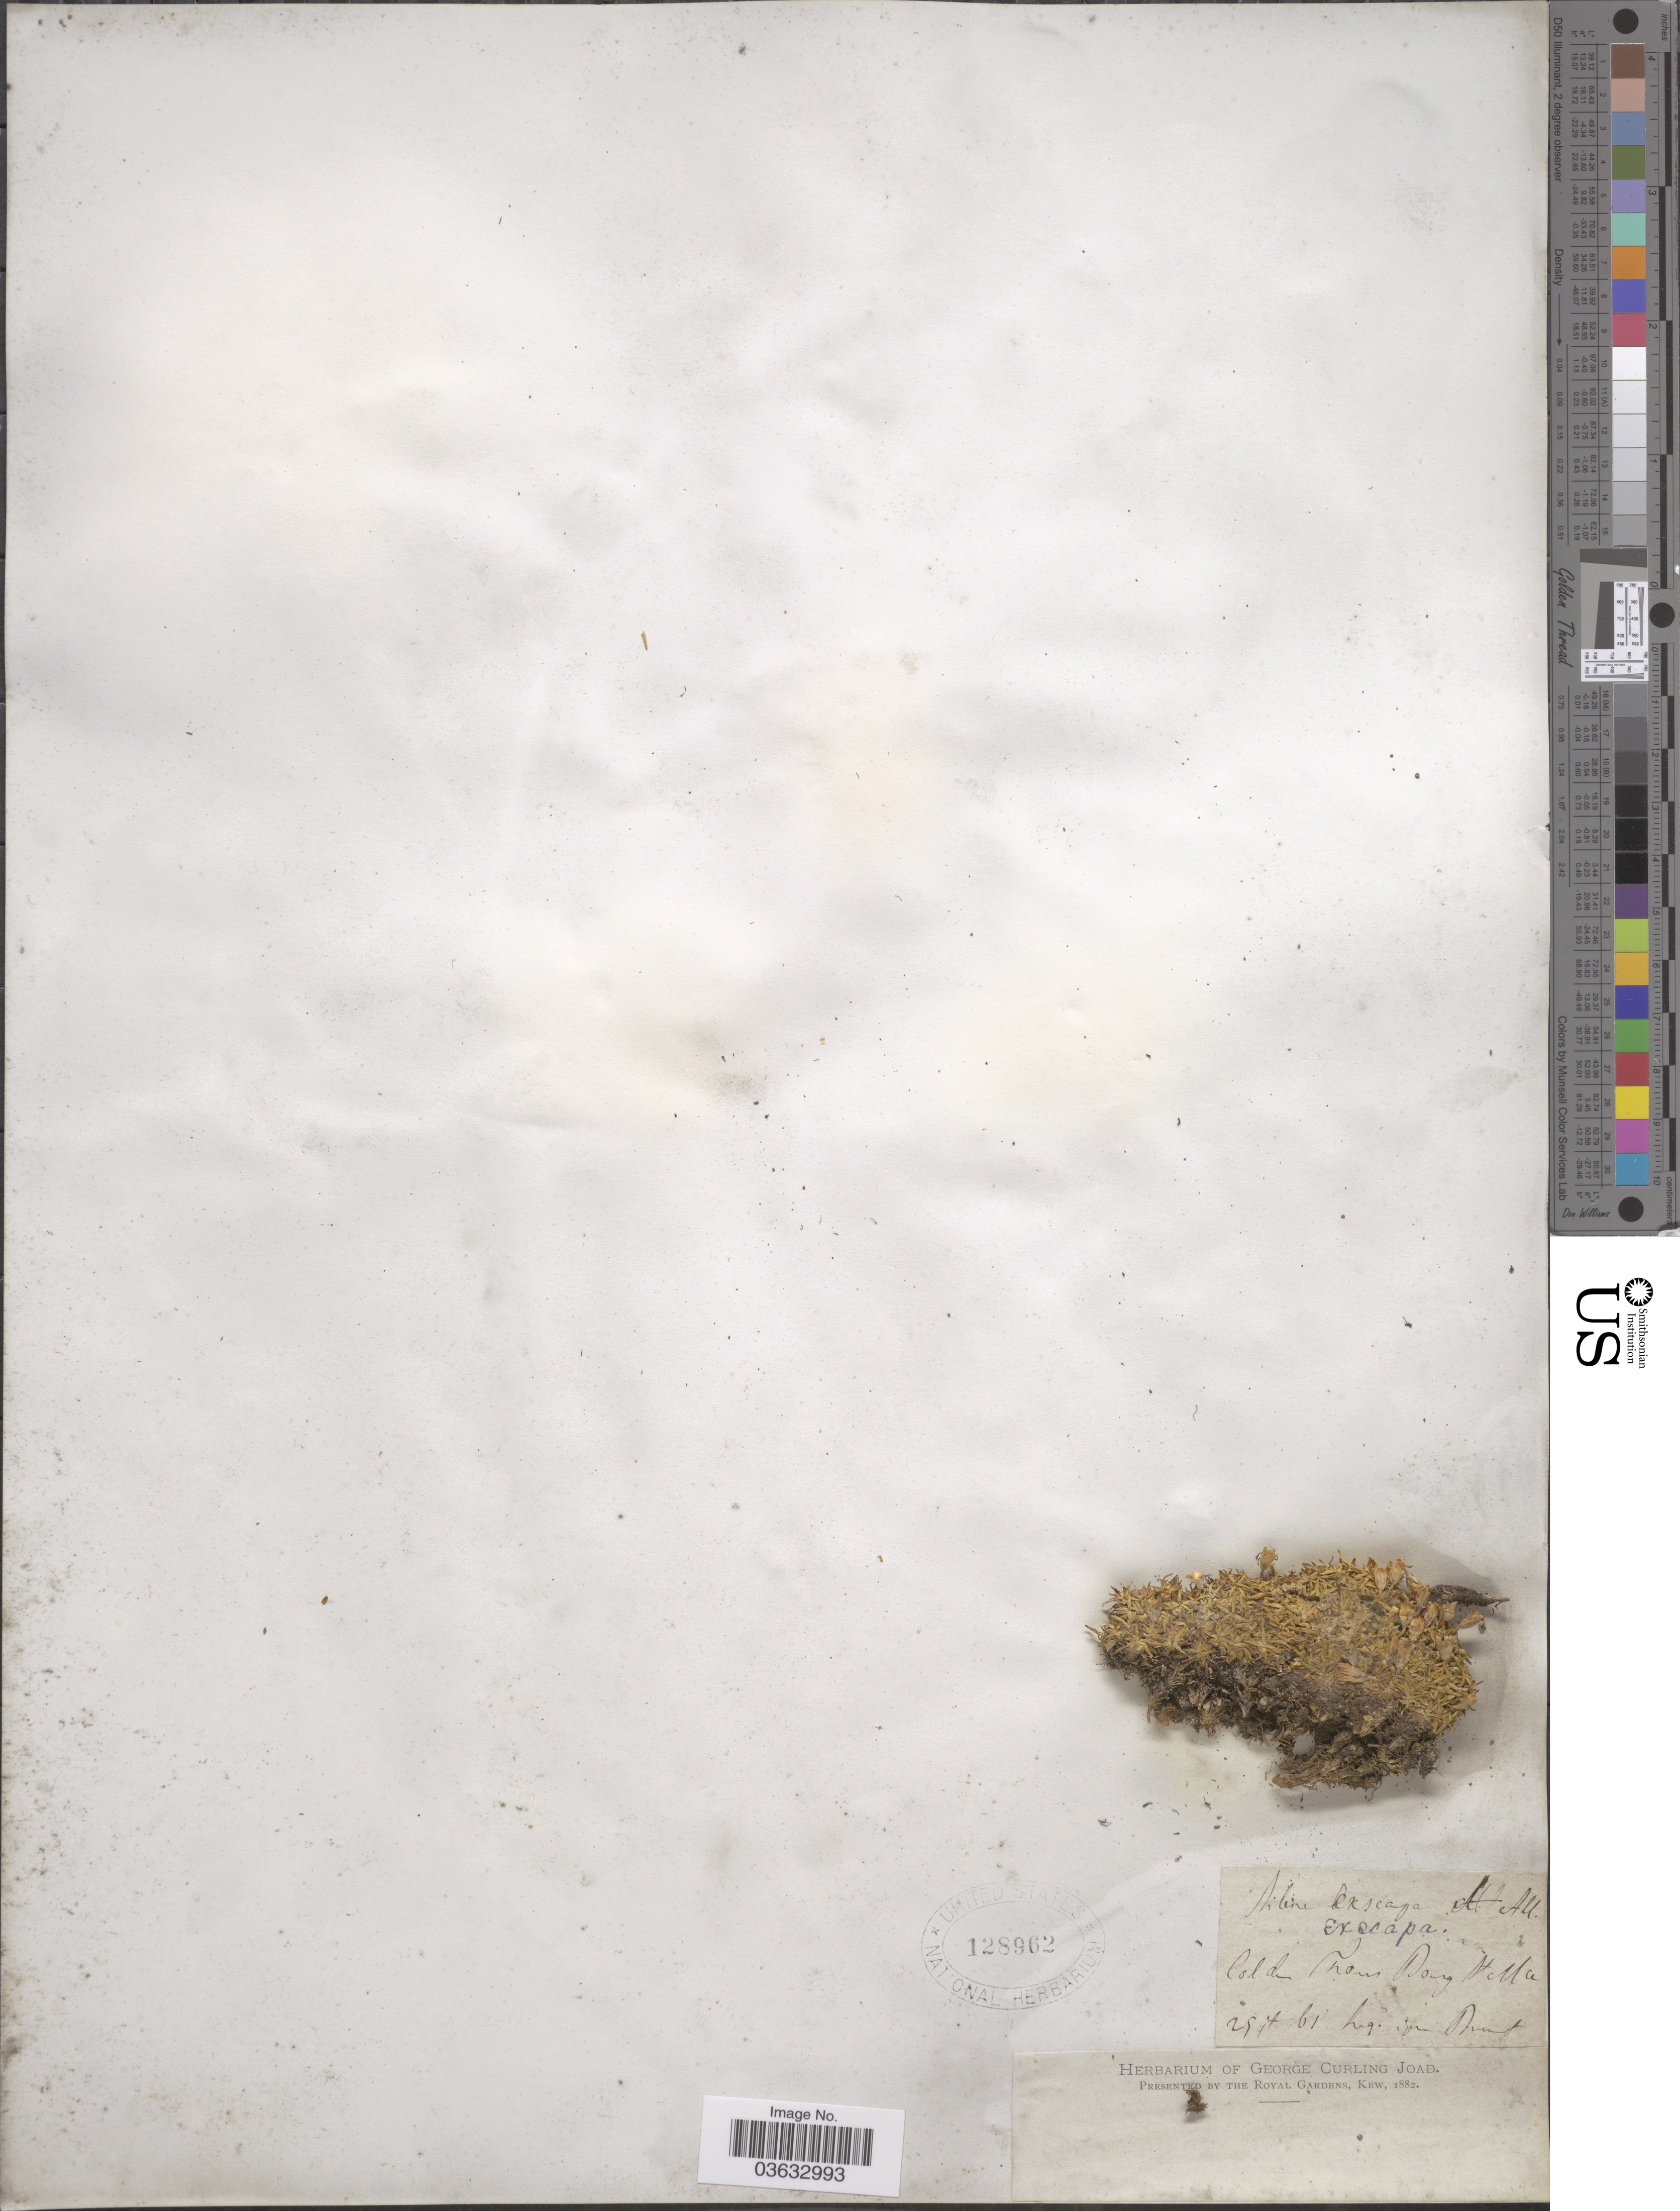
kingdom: Plantae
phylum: Tracheophyta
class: Magnoliopsida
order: Caryophyllales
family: Caryophyllaceae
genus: Silene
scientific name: Silene exscapa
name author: All.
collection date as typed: Transcribed d/m/y: 29/4/61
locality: Col de Trans Dourg [interpreted] Metta [interpreted].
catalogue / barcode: US 128962